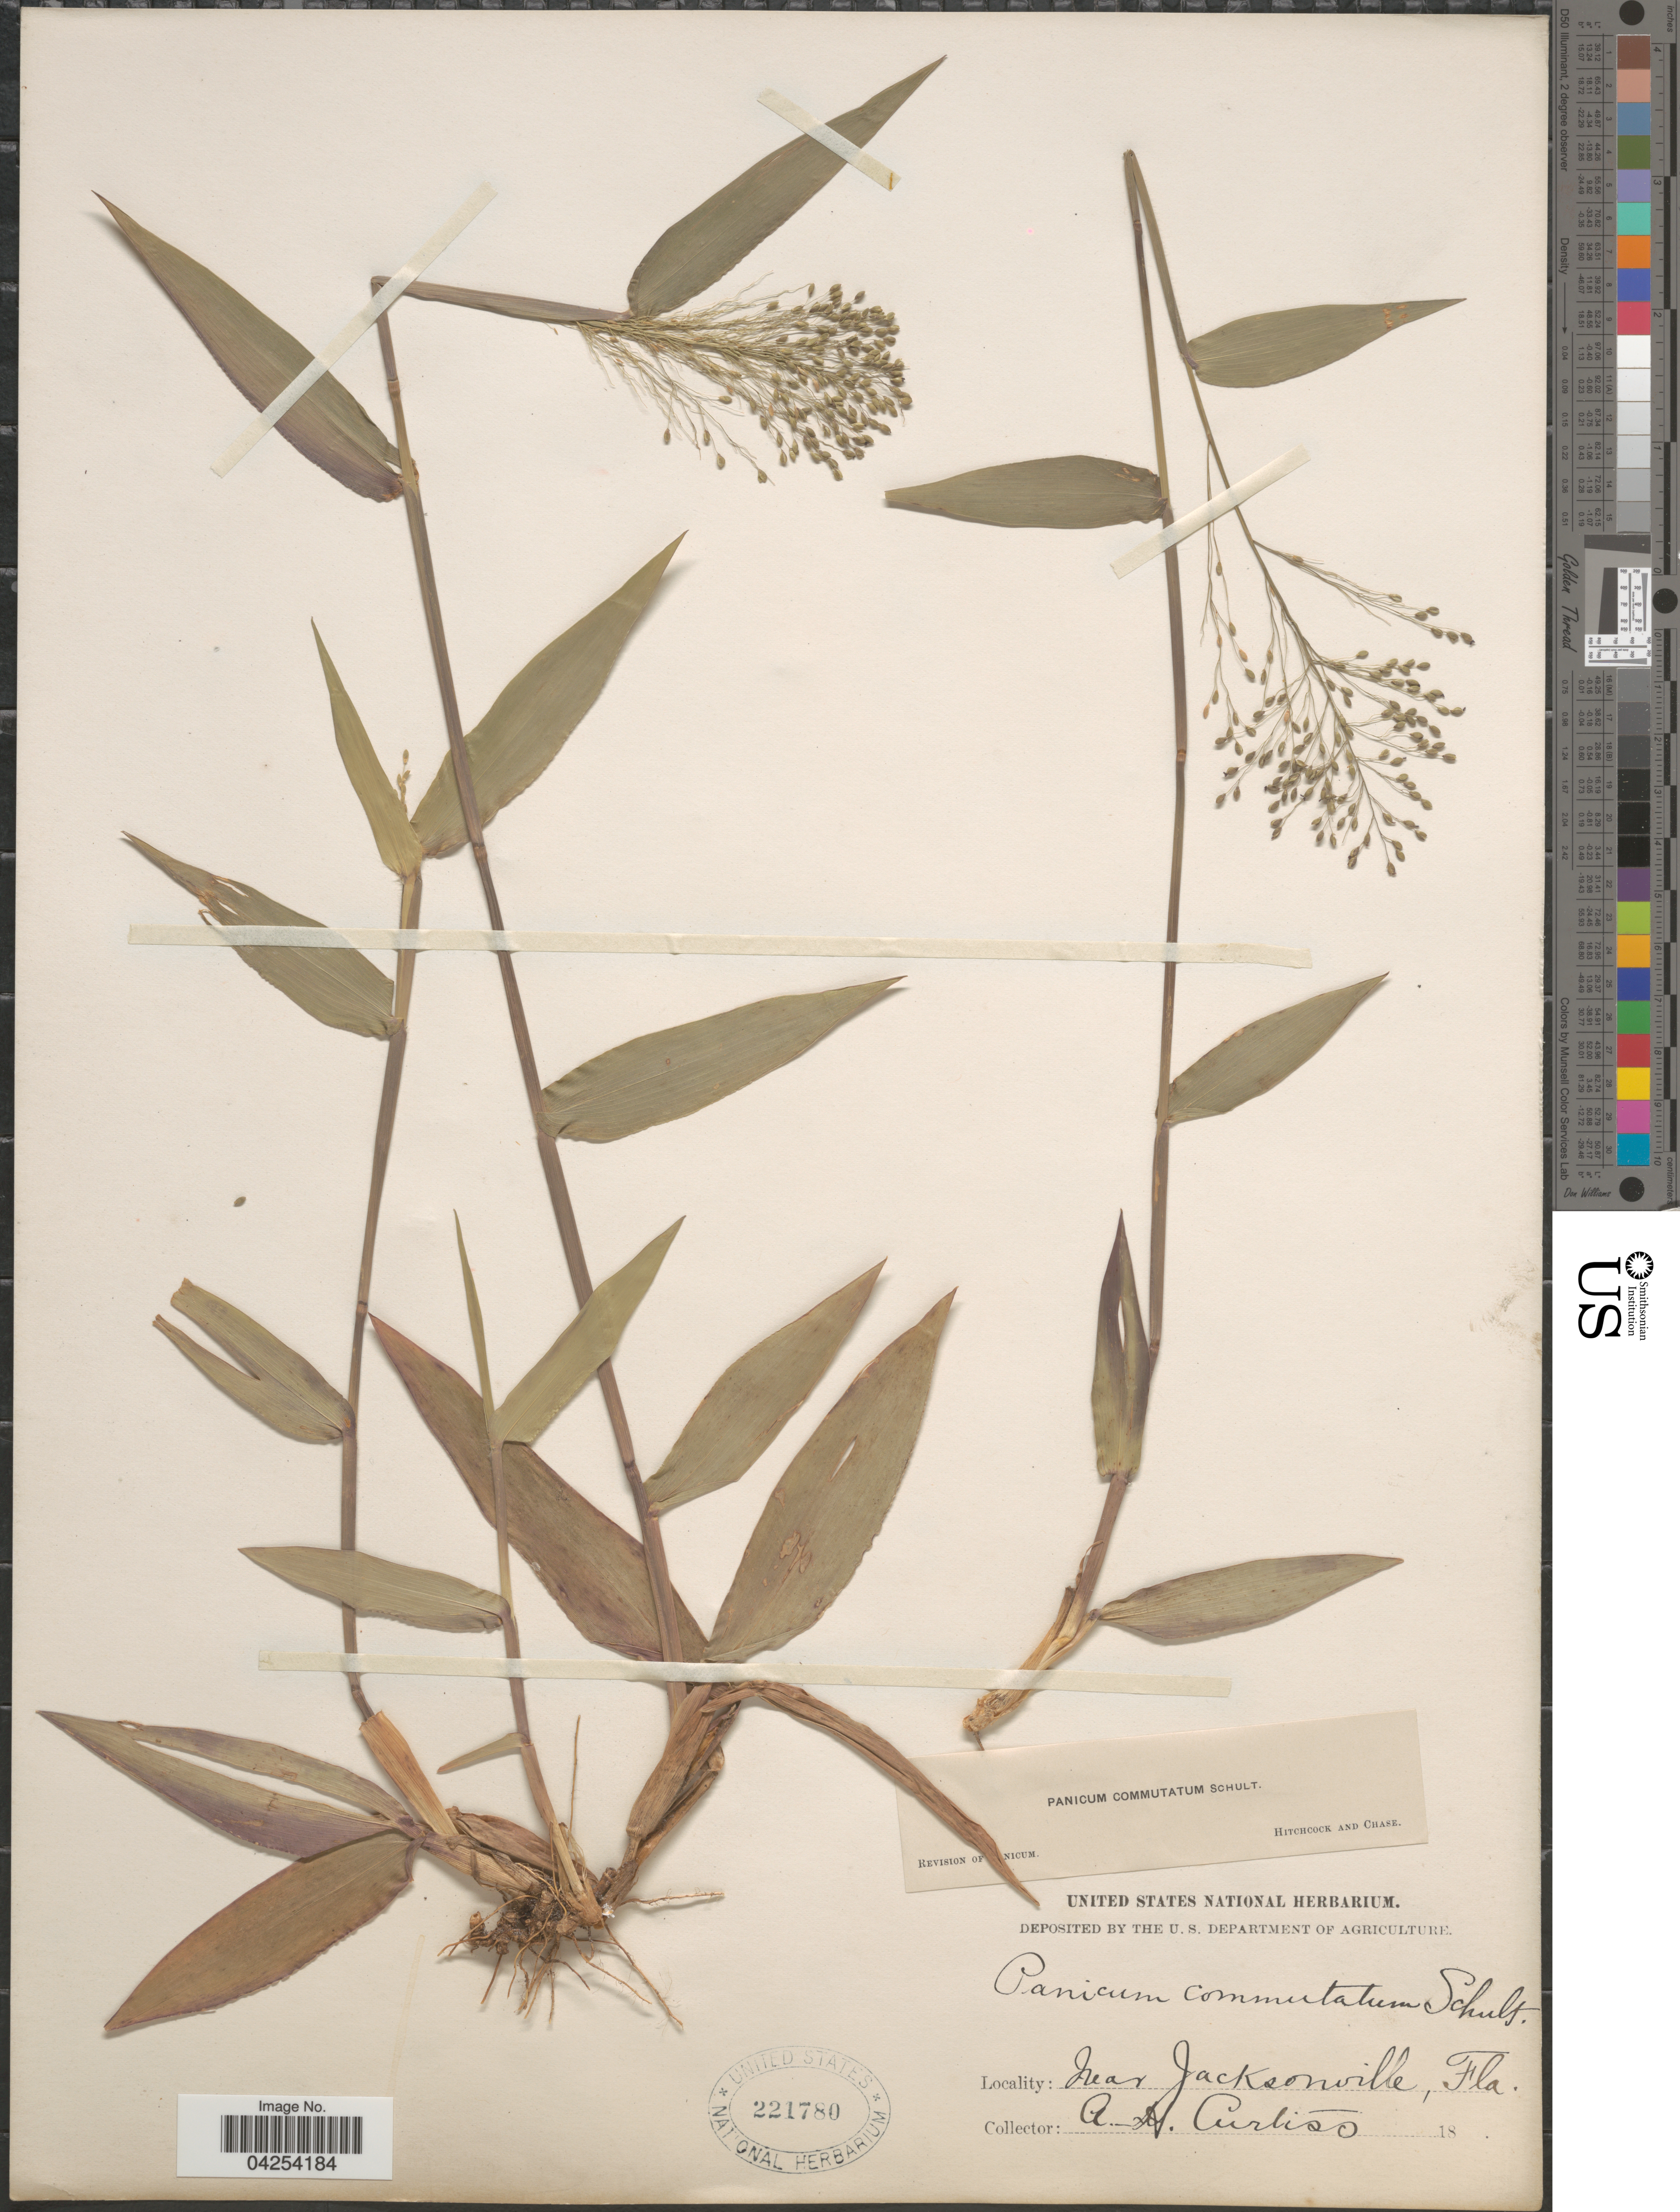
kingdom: Plantae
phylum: Tracheophyta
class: Liliopsida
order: Poales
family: Poaceae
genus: Dichanthelium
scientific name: Dichanthelium commutatum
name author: (Schult.) Gould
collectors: A. H. Curtiss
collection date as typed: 18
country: United States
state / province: Florida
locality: Near Jacksonville.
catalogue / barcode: US 221780